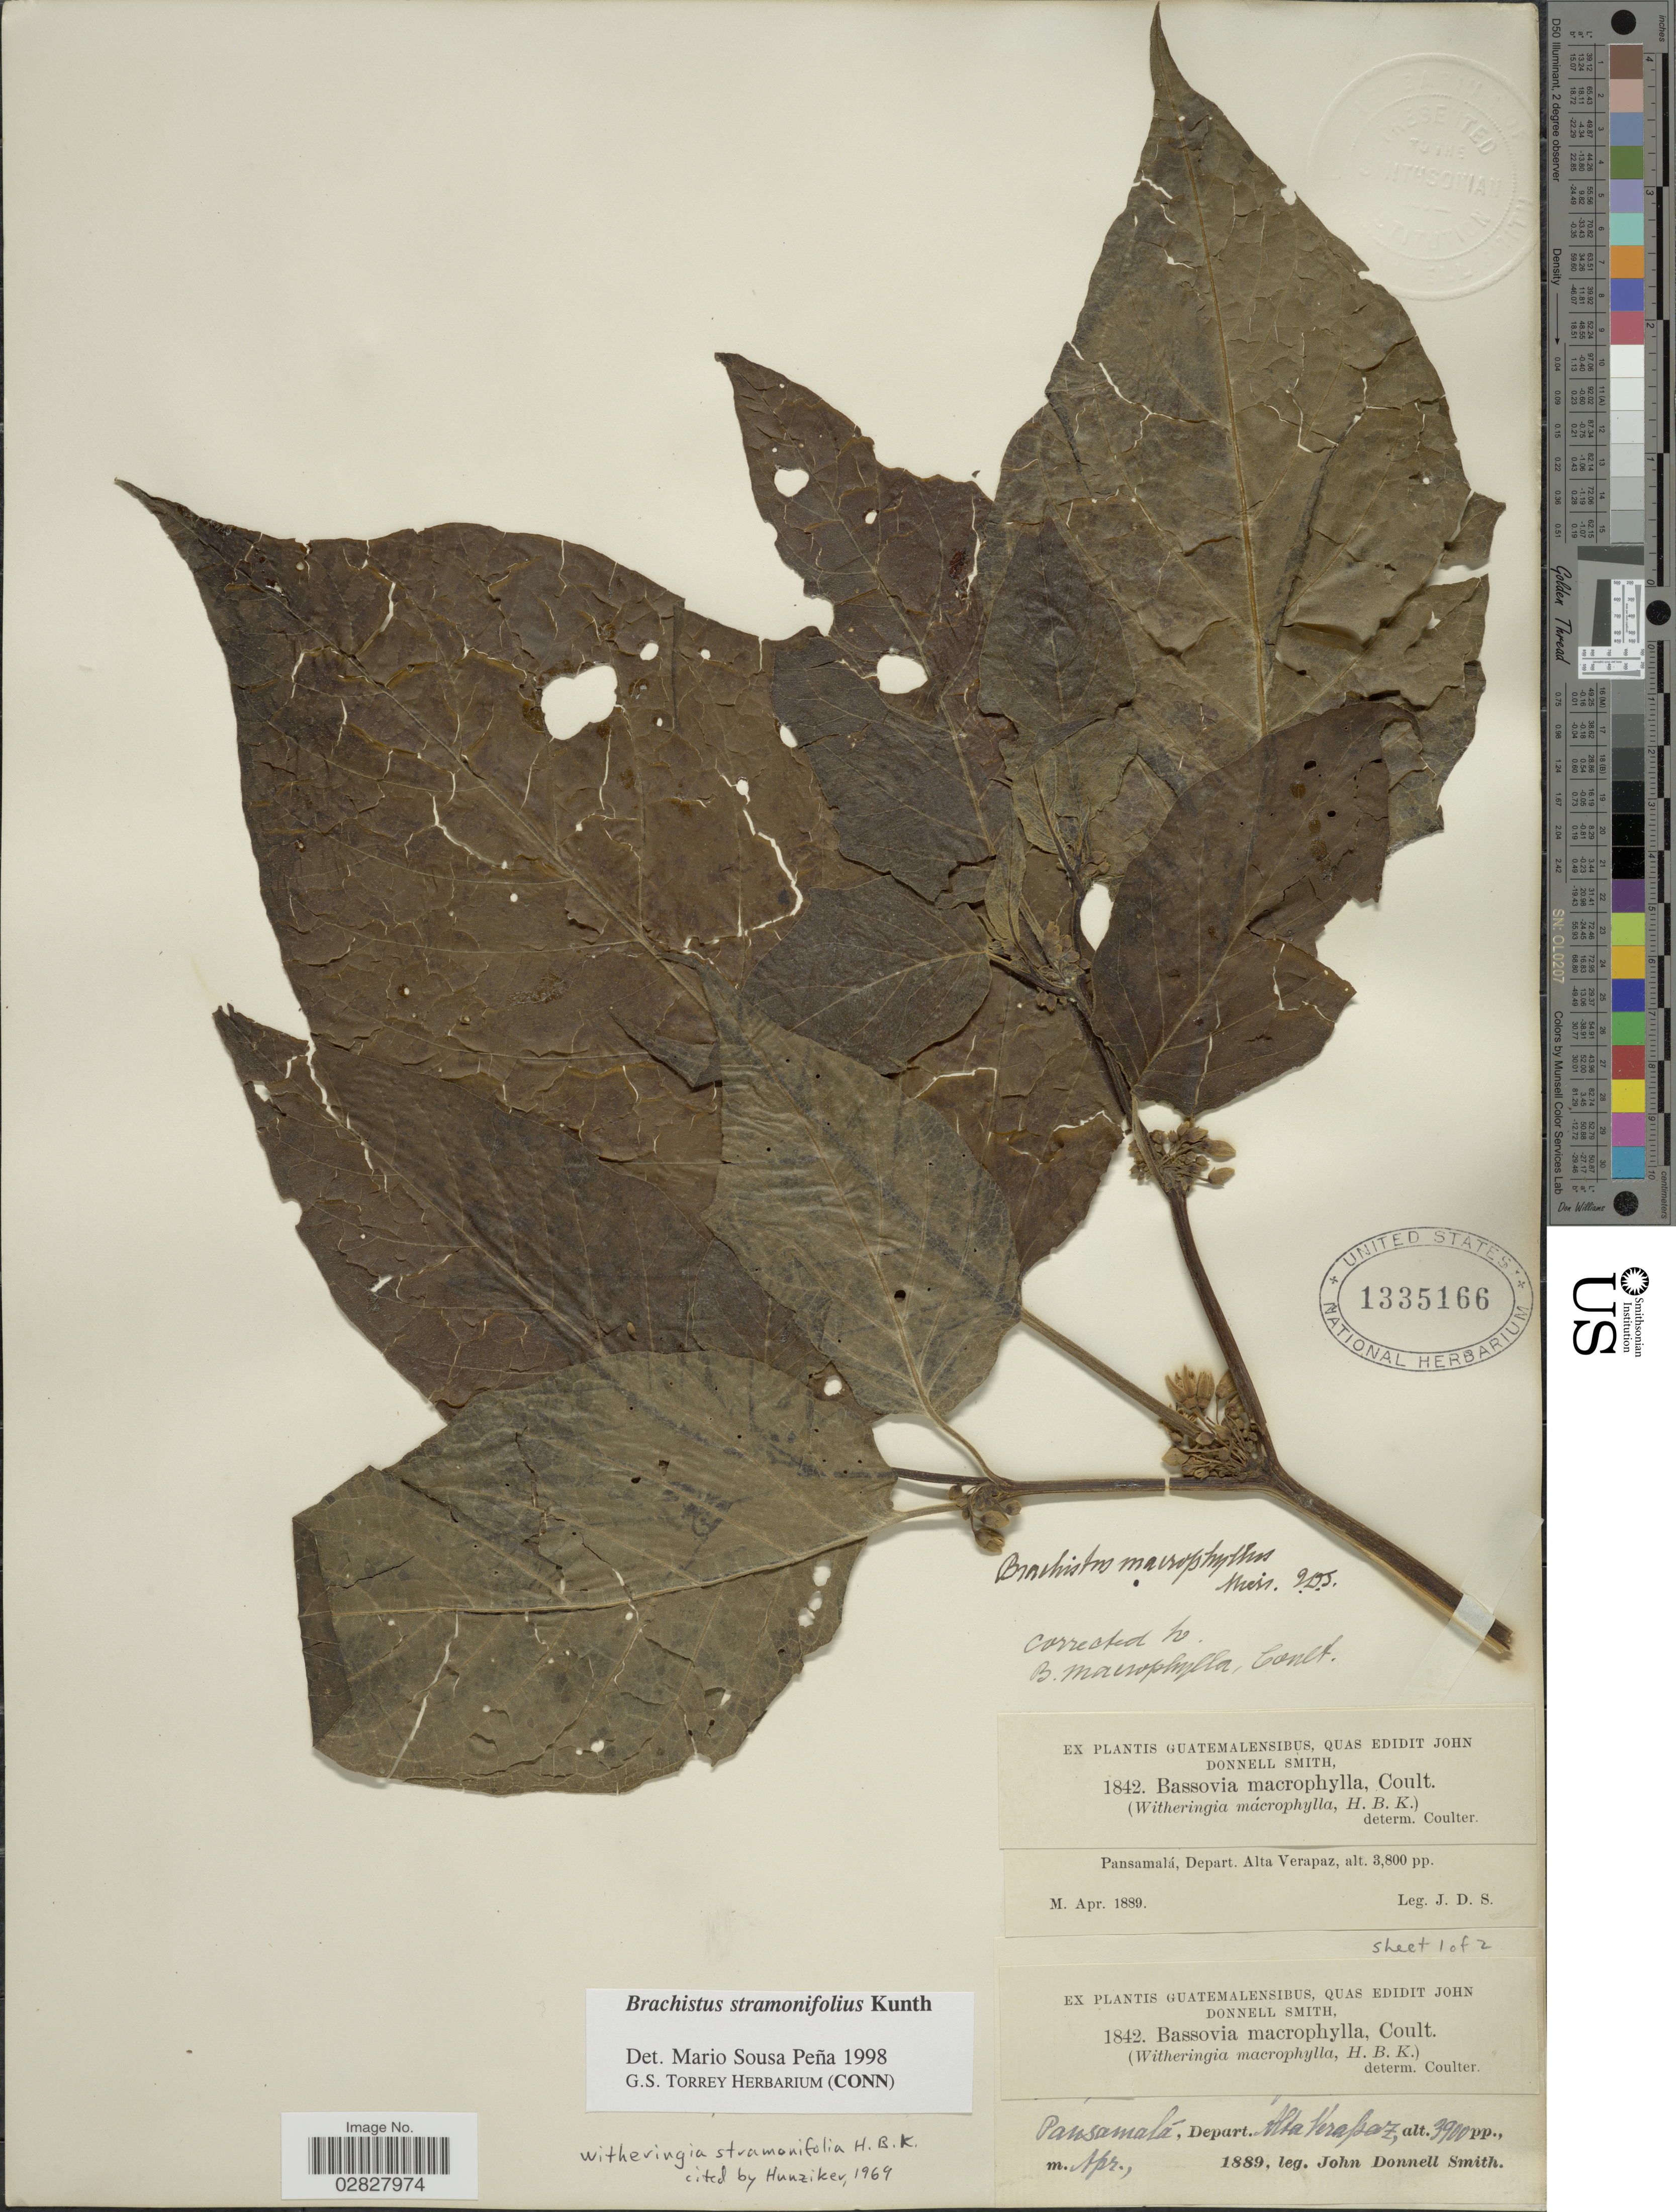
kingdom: Plantae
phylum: Tracheophyta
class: Magnoliopsida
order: Solanales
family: Solanaceae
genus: Brachistus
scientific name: Brachistus stramonifolius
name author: (Kunth) Miers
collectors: J. Donnell Smith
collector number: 1842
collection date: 1889-04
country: Guatemala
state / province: Alta Verapaz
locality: Pansamalá, Depart. Alta Verapaz.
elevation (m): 1158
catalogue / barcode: US 1335166